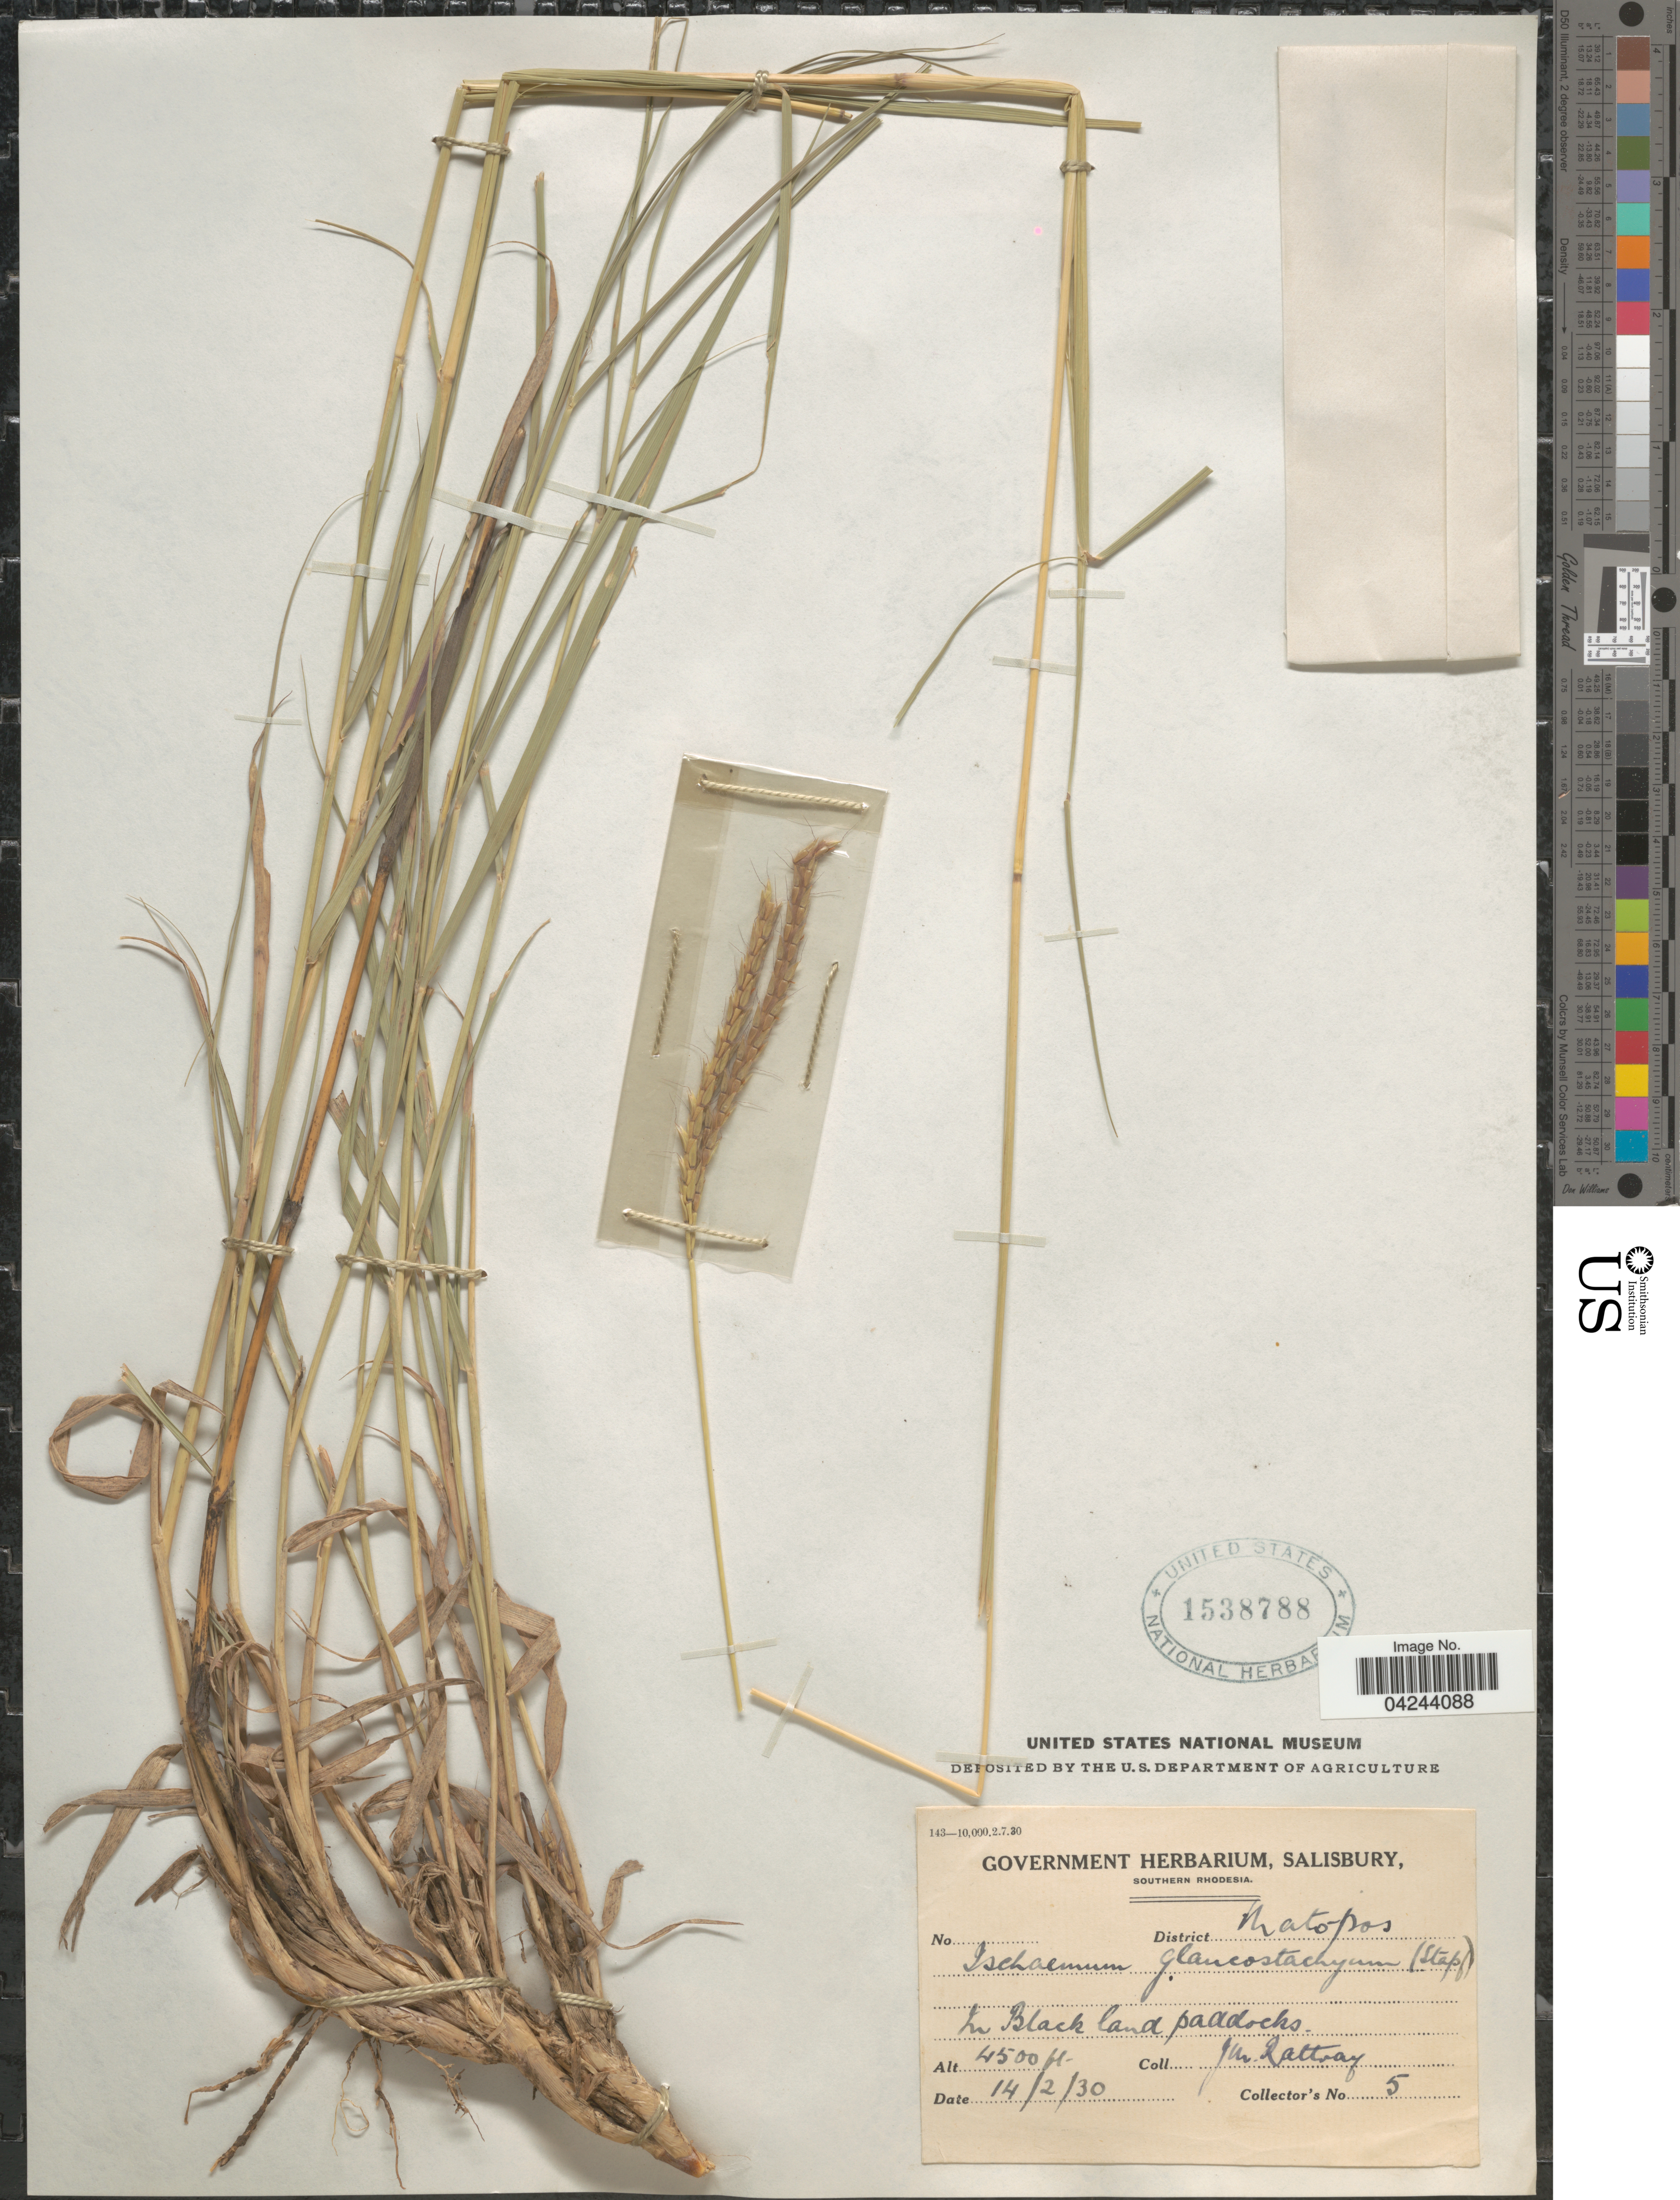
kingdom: Plantae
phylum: Tracheophyta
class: Liliopsida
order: Poales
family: Poaceae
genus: Ischaemum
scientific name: Ischaemum afrum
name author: (J.F. Gmel.) Dandy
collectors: J. Rattray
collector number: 5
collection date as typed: Transcribed d/m/y: 14/2/30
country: Zimbabwe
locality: District Matopos. In Black land paddocks.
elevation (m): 1372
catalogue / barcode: US 1538788